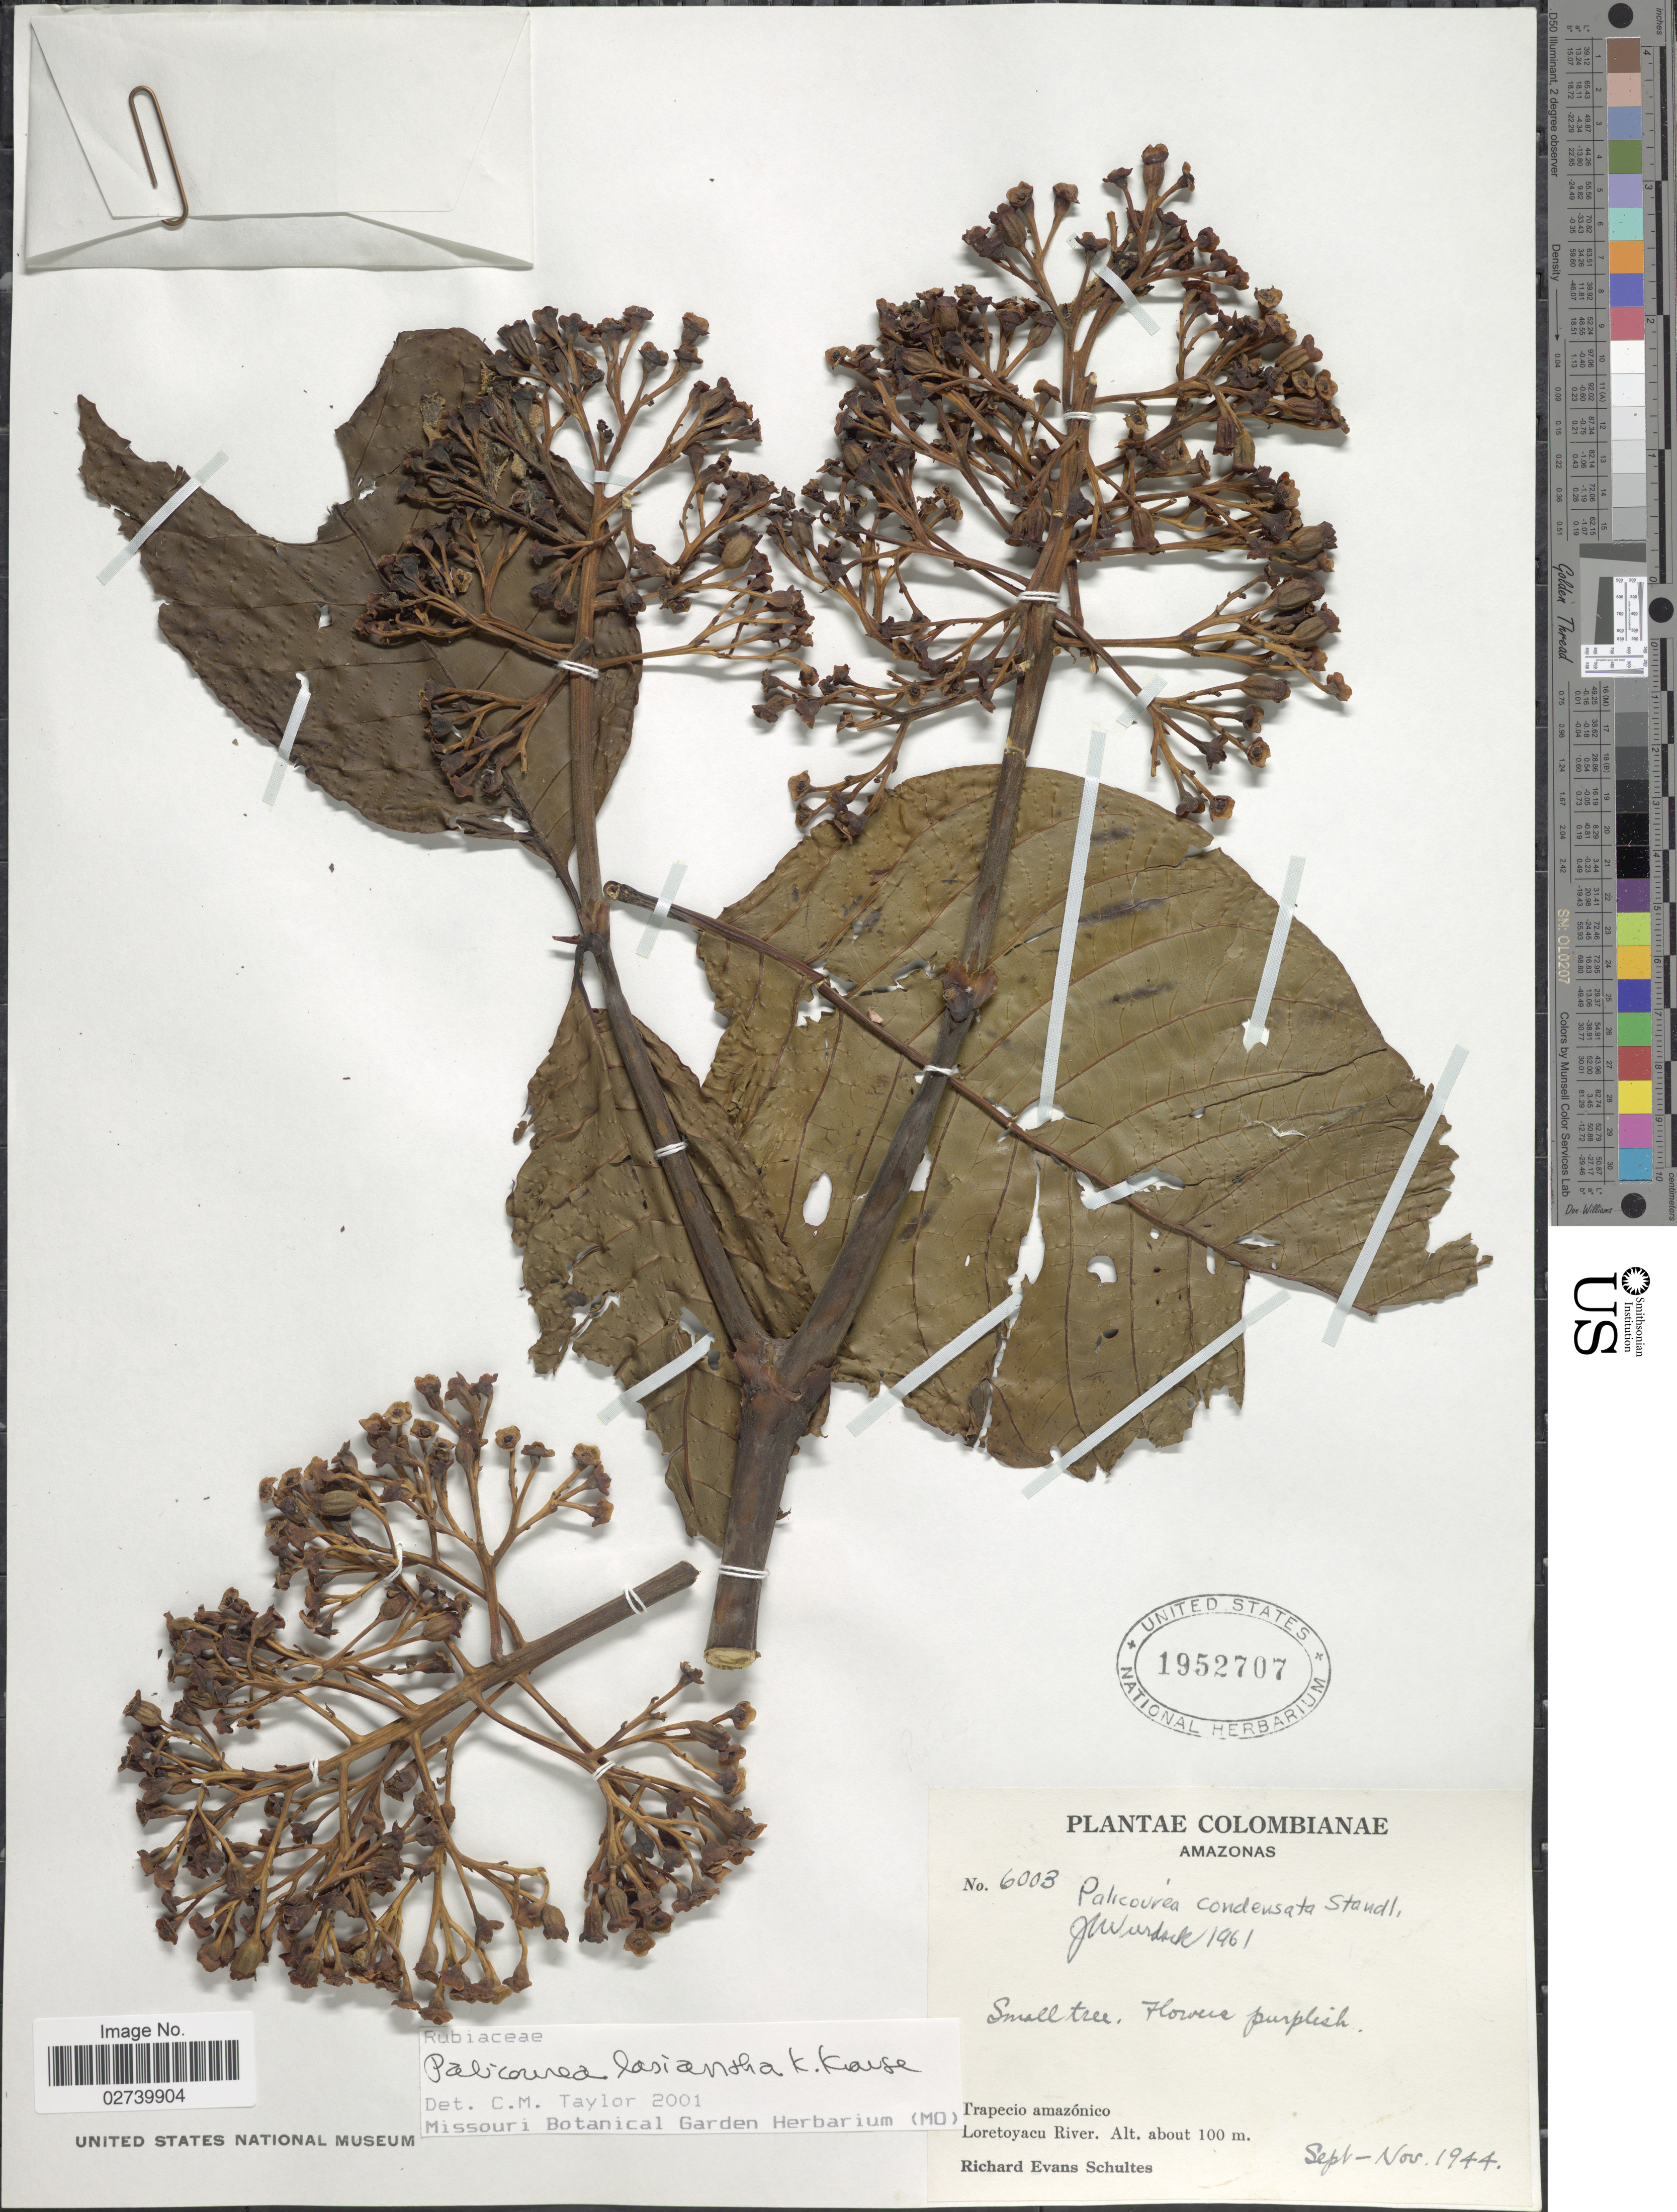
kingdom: Plantae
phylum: Tracheophyta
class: Magnoliopsida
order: Gentianales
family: Rubiaceae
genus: Palicourea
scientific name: Palicourea lasiantha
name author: Krause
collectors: R. E. Schultes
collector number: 6003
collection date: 1944-09/1944-11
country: Colombia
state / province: Amazônas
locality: Trapecio amazónico. Loretoyacu River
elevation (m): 100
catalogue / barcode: US 1952707